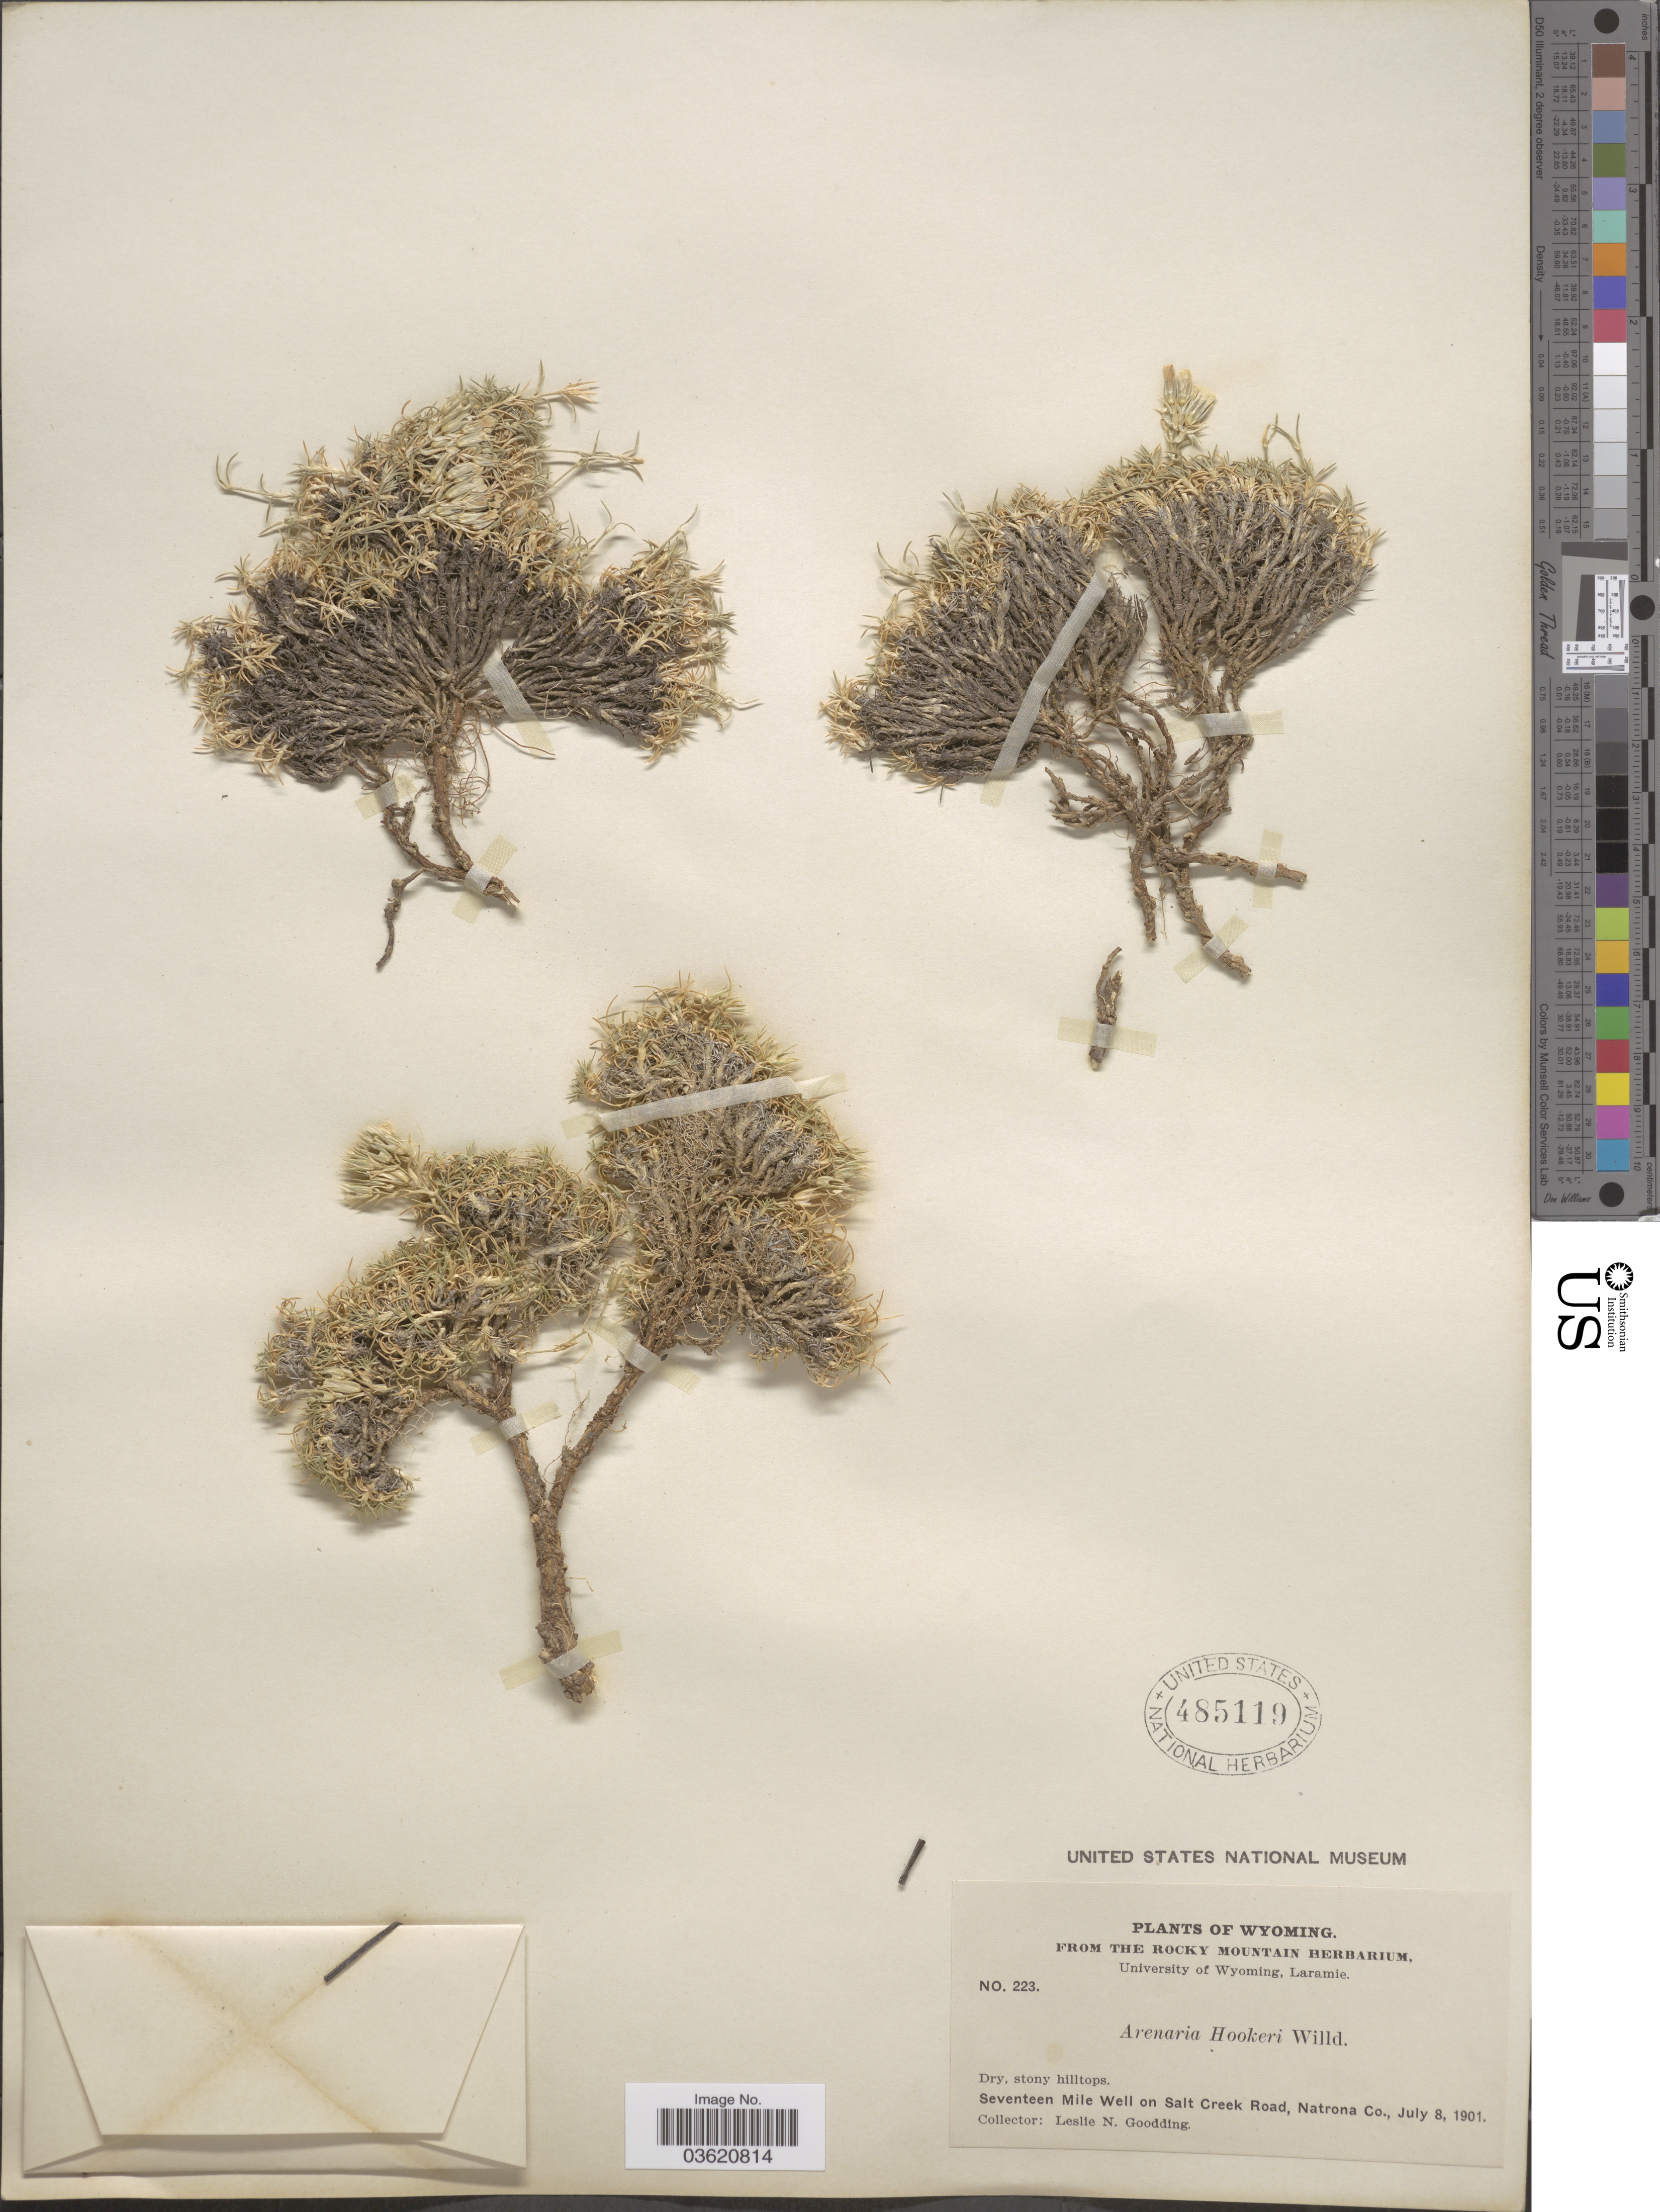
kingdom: Plantae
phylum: Tracheophyta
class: Magnoliopsida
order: Caryophyllales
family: Caryophyllaceae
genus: Eremogone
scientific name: Eremogone hookeri var. hookeri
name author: (Nutt.) W.A. Weber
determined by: Strong, Mark T., (BOT), Smithsonian Institution - National Museum of Natural History (UNITED STATES)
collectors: L. N. Goodding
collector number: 223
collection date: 1901-07-08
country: United States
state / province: Wyoming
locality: Seventeen Mile Well on Salt Creek Road, Natrona Co.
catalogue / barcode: US 485119